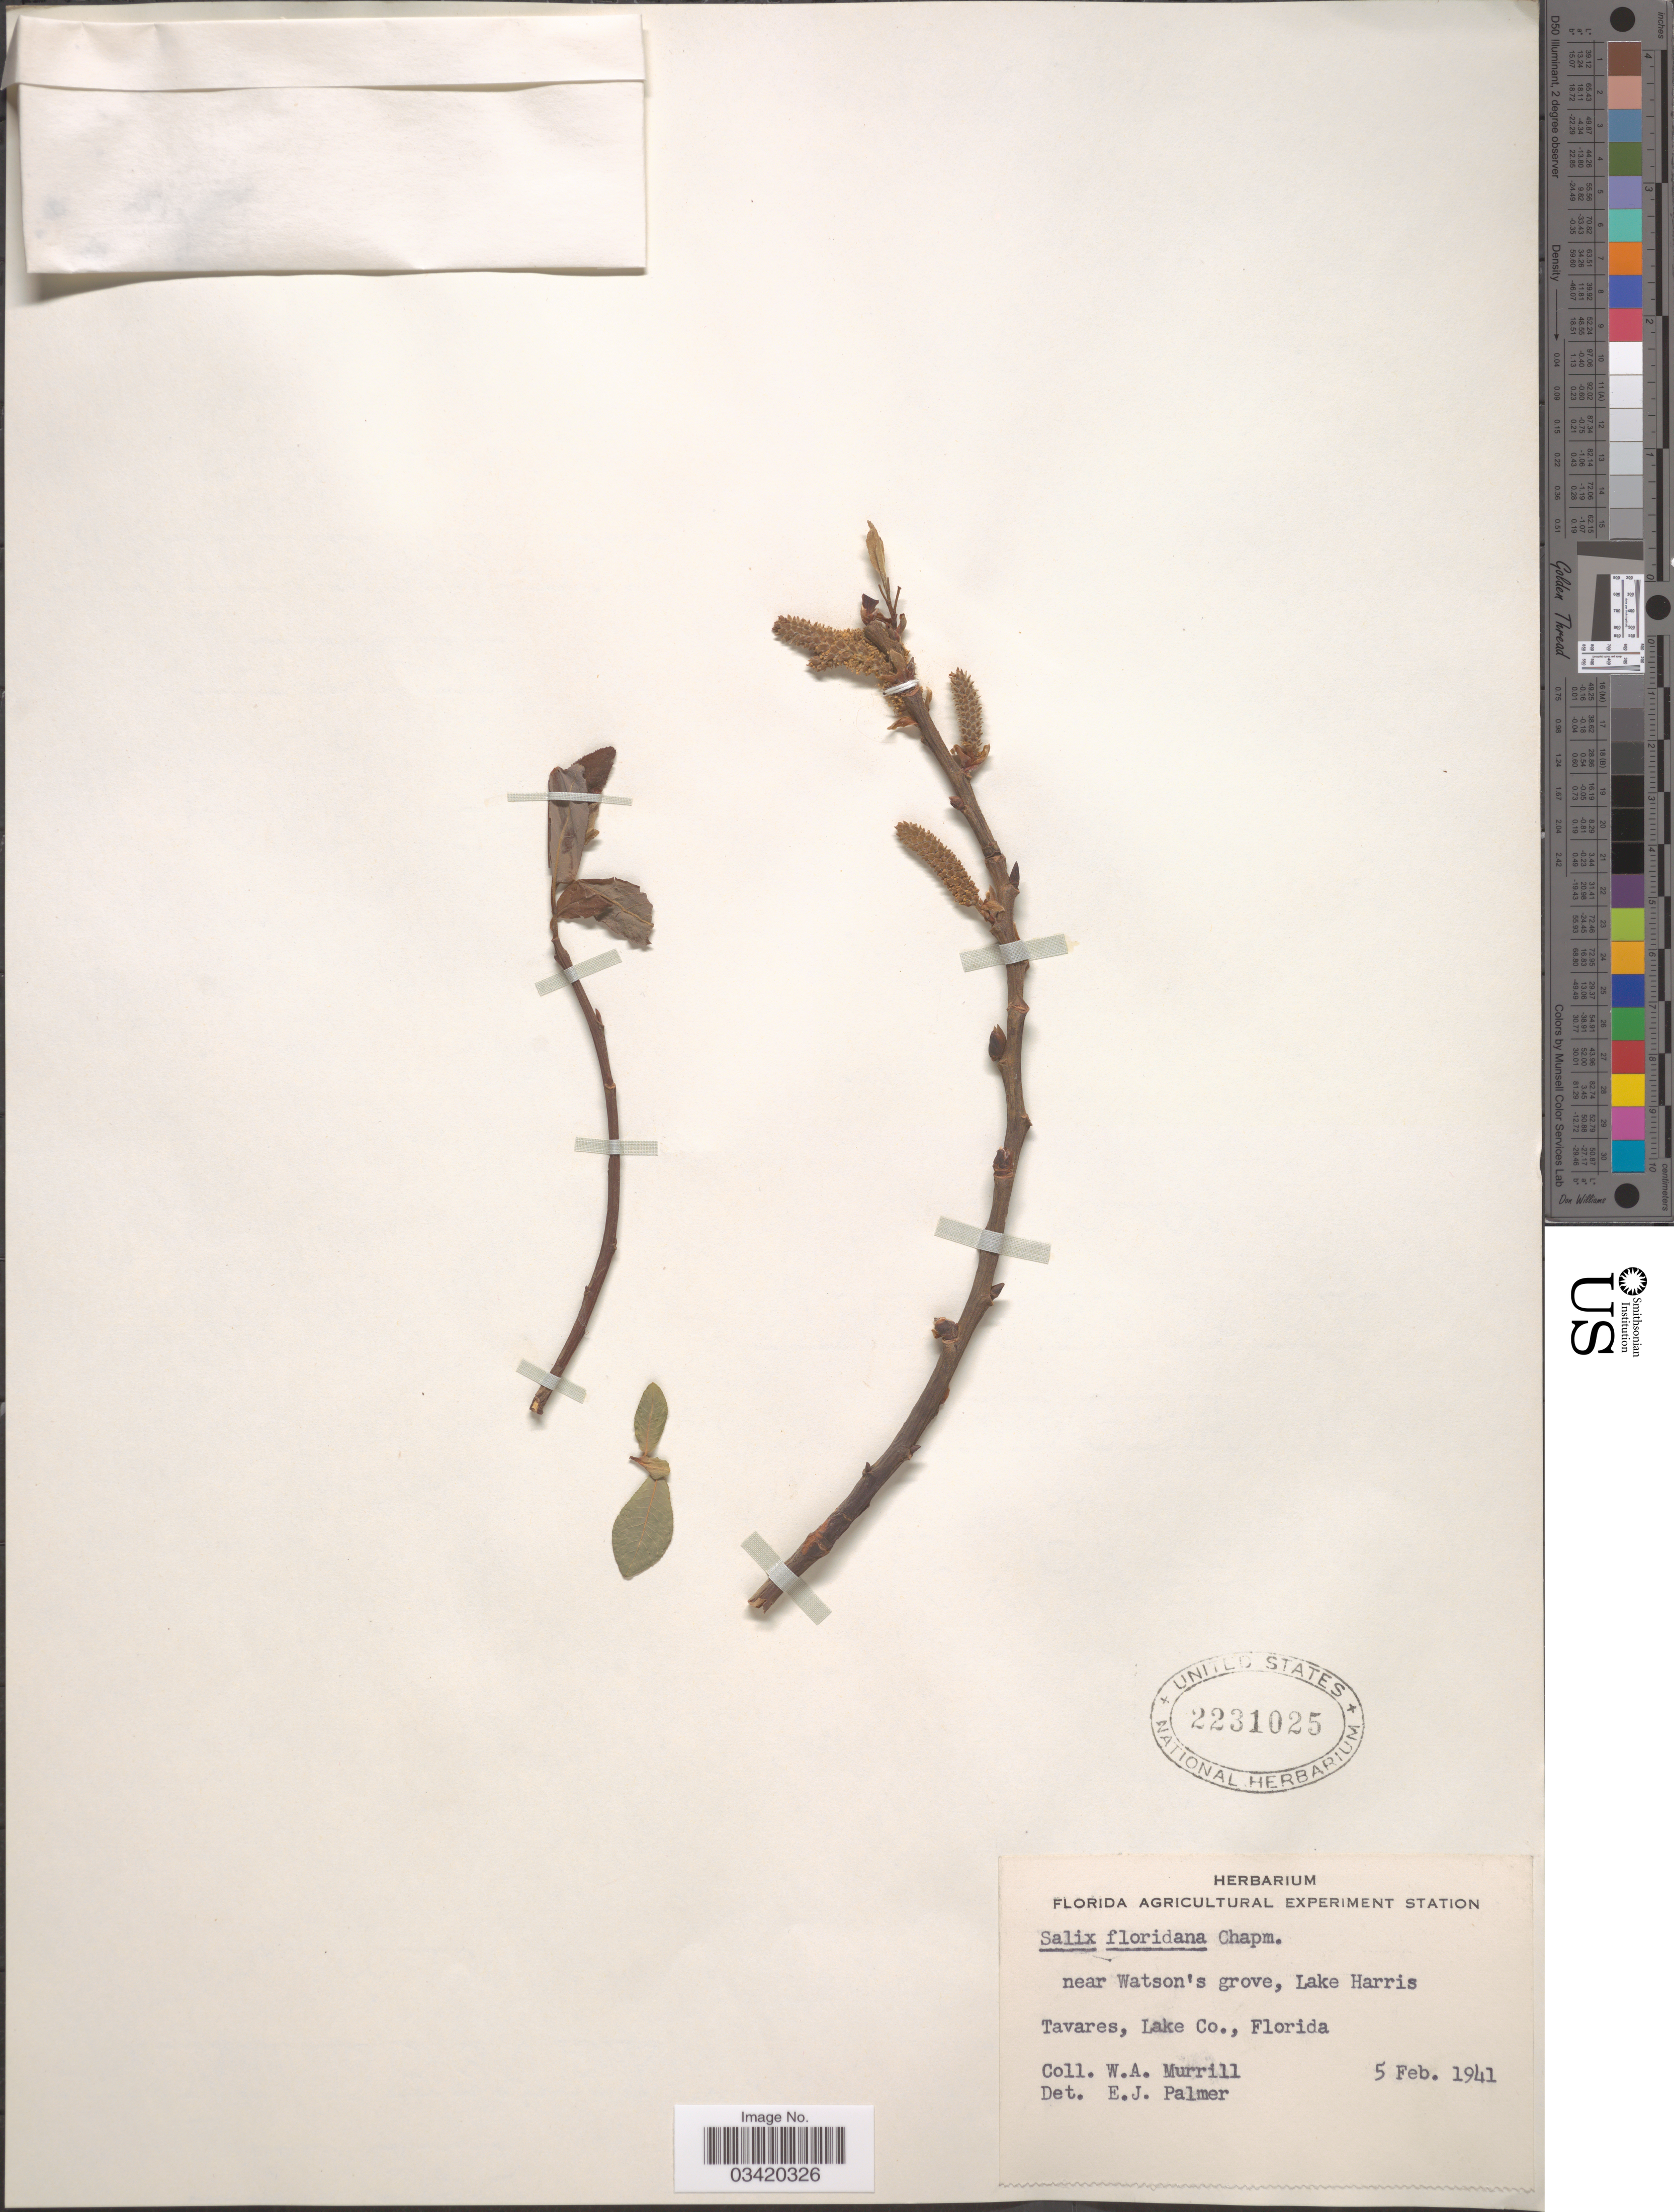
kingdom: Plantae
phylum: Tracheophyta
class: Magnoliopsida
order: Malpighiales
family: Salicaceae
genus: Salix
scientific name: Salix floridana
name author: Chapm.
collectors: W. A. Murrill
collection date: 1941-02-05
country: United States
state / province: Florida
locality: Near Watson's grove, Lake Harris. Tavares, Lake Co.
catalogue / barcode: US 2231025